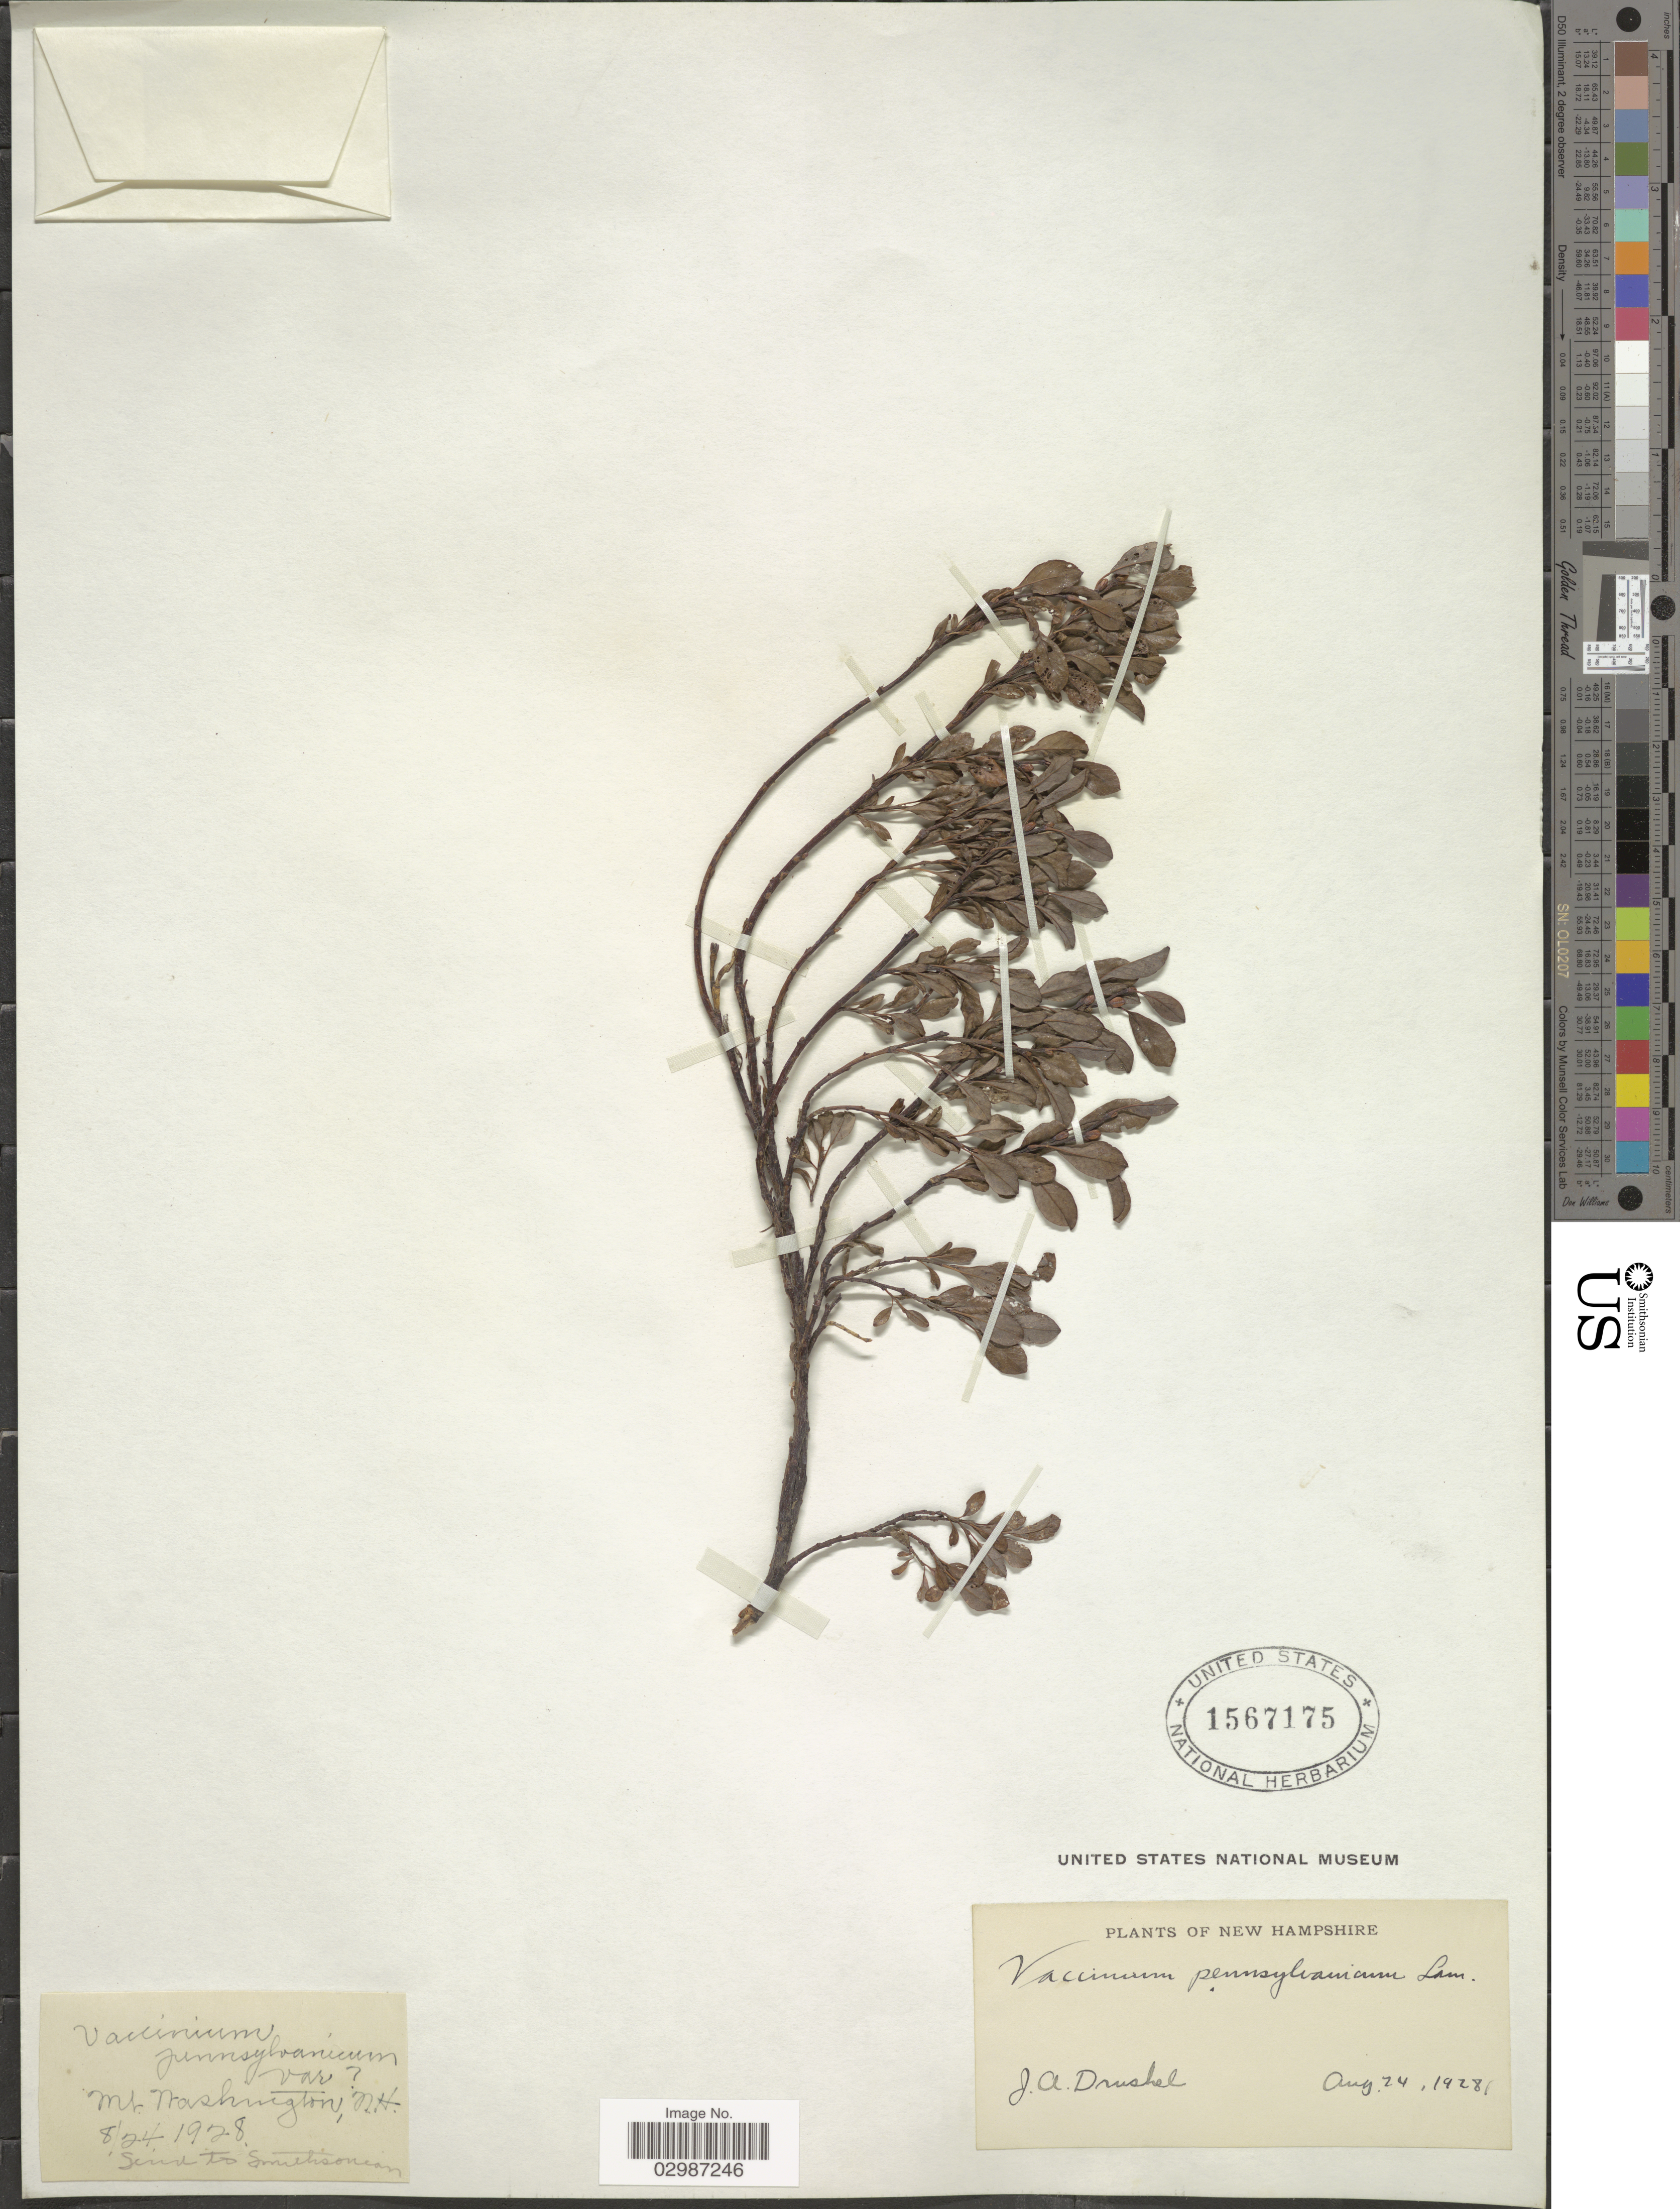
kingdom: Plantae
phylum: Tracheophyta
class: Magnoliopsida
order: Ericales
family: Ericaceae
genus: Vaccinium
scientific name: Vaccinium angustifolium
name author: Aiton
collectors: J. A. Drushel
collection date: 1928-08-24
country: United States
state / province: New Hampshire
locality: Mt. Washington.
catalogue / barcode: US 1567175